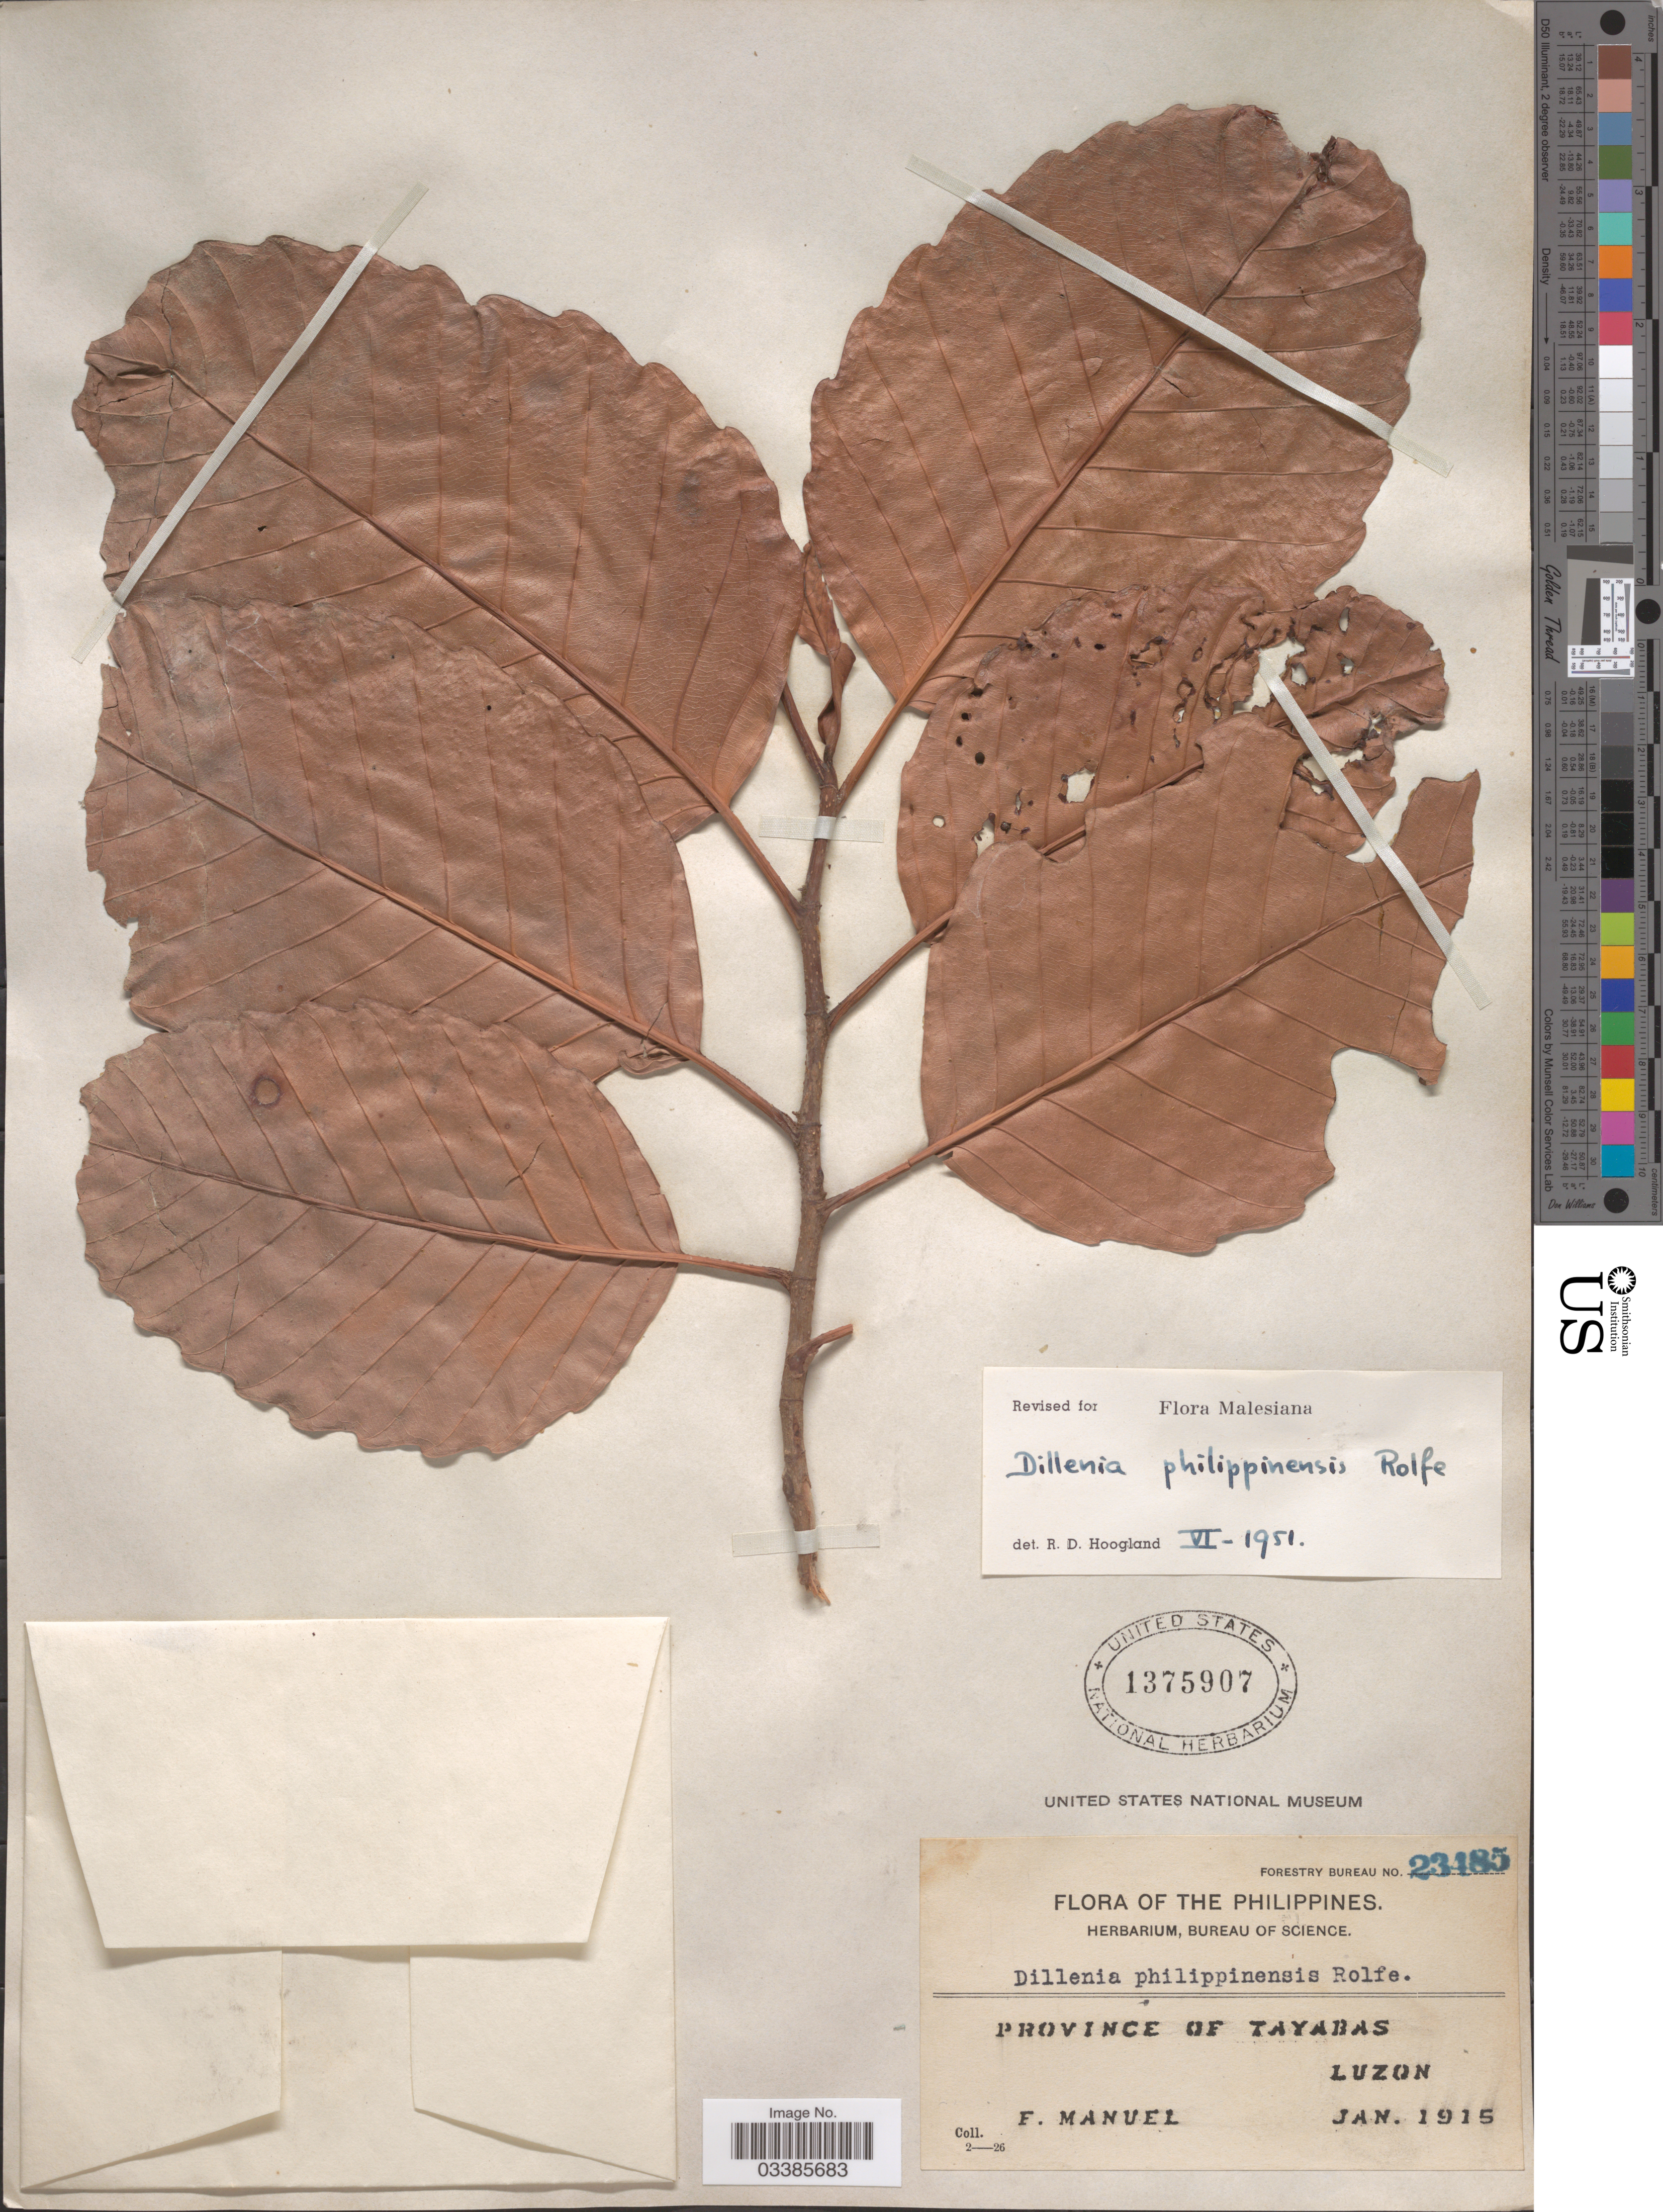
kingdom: Plantae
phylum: Tracheophyta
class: Magnoliopsida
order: Dilleniales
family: Dilleniaceae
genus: Dillenia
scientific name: Dillenia philippinensis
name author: Rolfe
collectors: F. Manuel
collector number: Forestry Bureau 23485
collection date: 1915-01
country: Philippines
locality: Province of Tayabas. Luzon.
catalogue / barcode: US 1375907